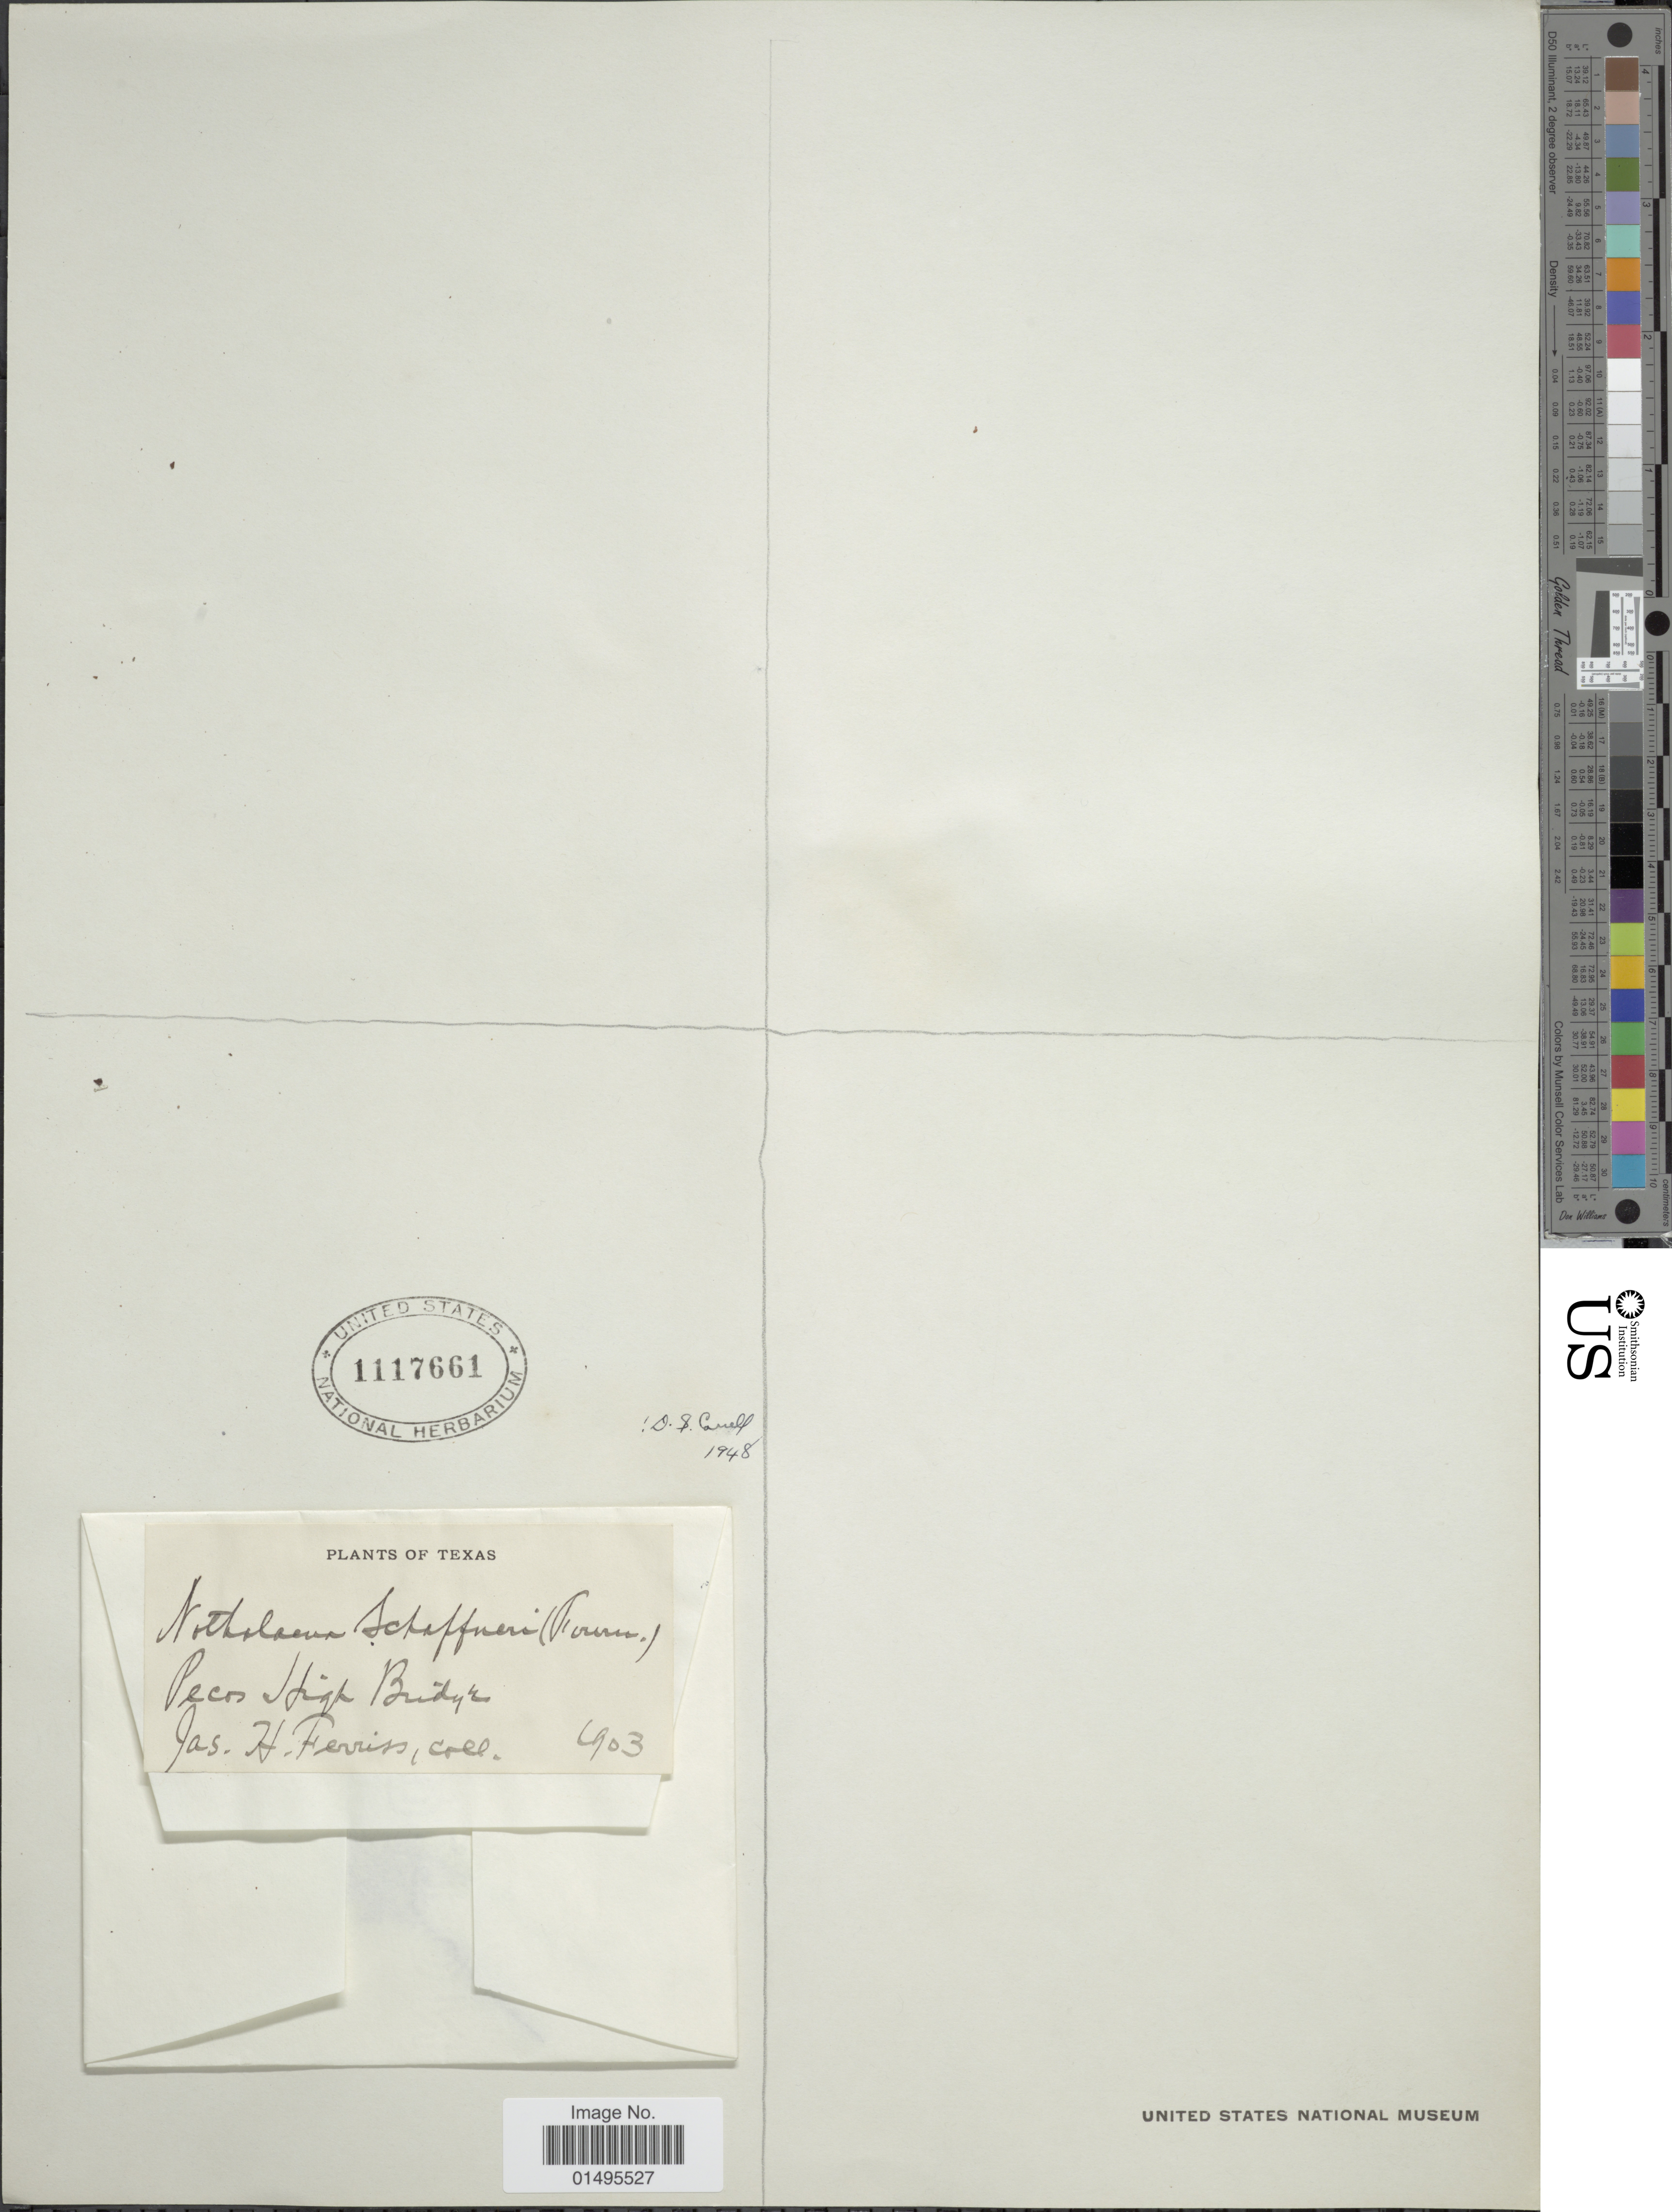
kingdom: Plantae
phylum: Tracheophyta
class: Polypodiopsida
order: Polypodiales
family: Pteridaceae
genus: Notholaena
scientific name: Notholaena schaffneri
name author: (E. Fourn.) Underw.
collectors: J. Ferris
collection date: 1903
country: United States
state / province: Texas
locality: Pecos High Bridge.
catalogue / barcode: US 1117661